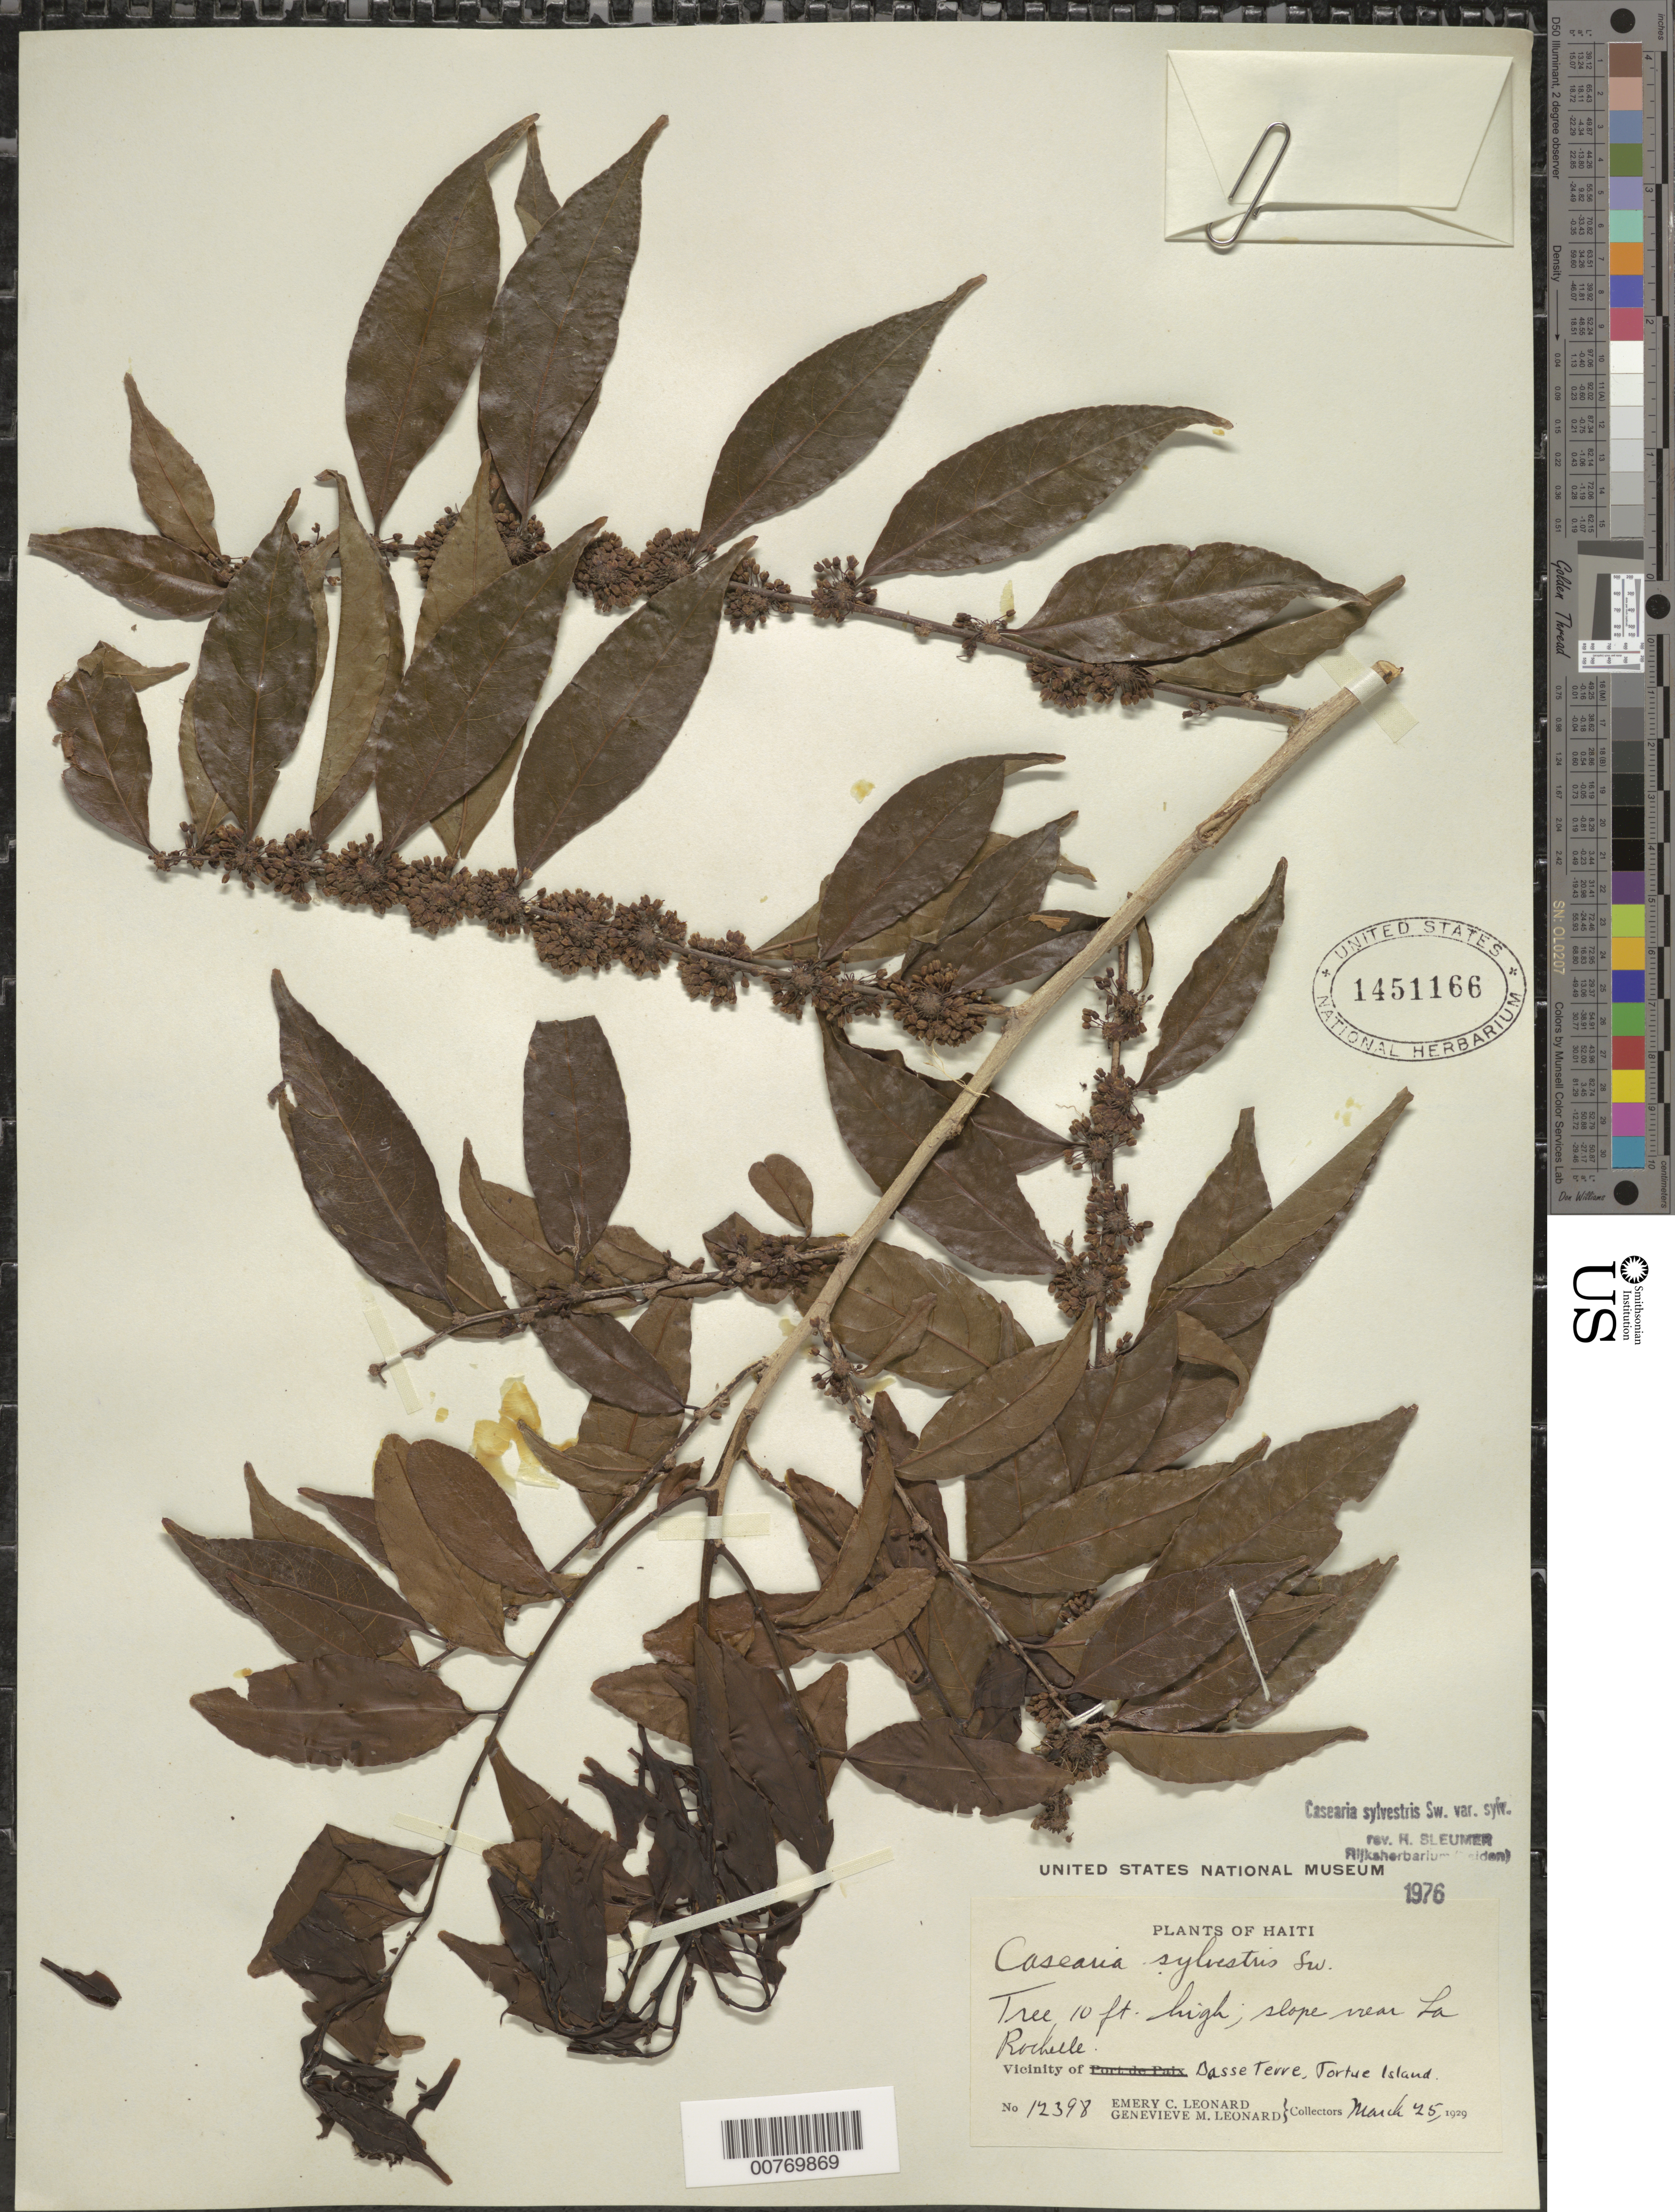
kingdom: Plantae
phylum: Tracheophyta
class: Magnoliopsida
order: Malpighiales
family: Salicaceae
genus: Casearia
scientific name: Casearia sylvestris var. sylvestris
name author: Sw.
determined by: Sleumer, H. O.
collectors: E. C. Leonard & G. M. Leonard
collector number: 12398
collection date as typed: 25 Mar 1929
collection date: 1929-03-25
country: Haiti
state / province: Nord-Óuest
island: Île de la Tortue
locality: Vicinity of Basse Terre, Tortue Island, La Rochelle.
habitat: Slope near La Rochelle.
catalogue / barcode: US 1451166